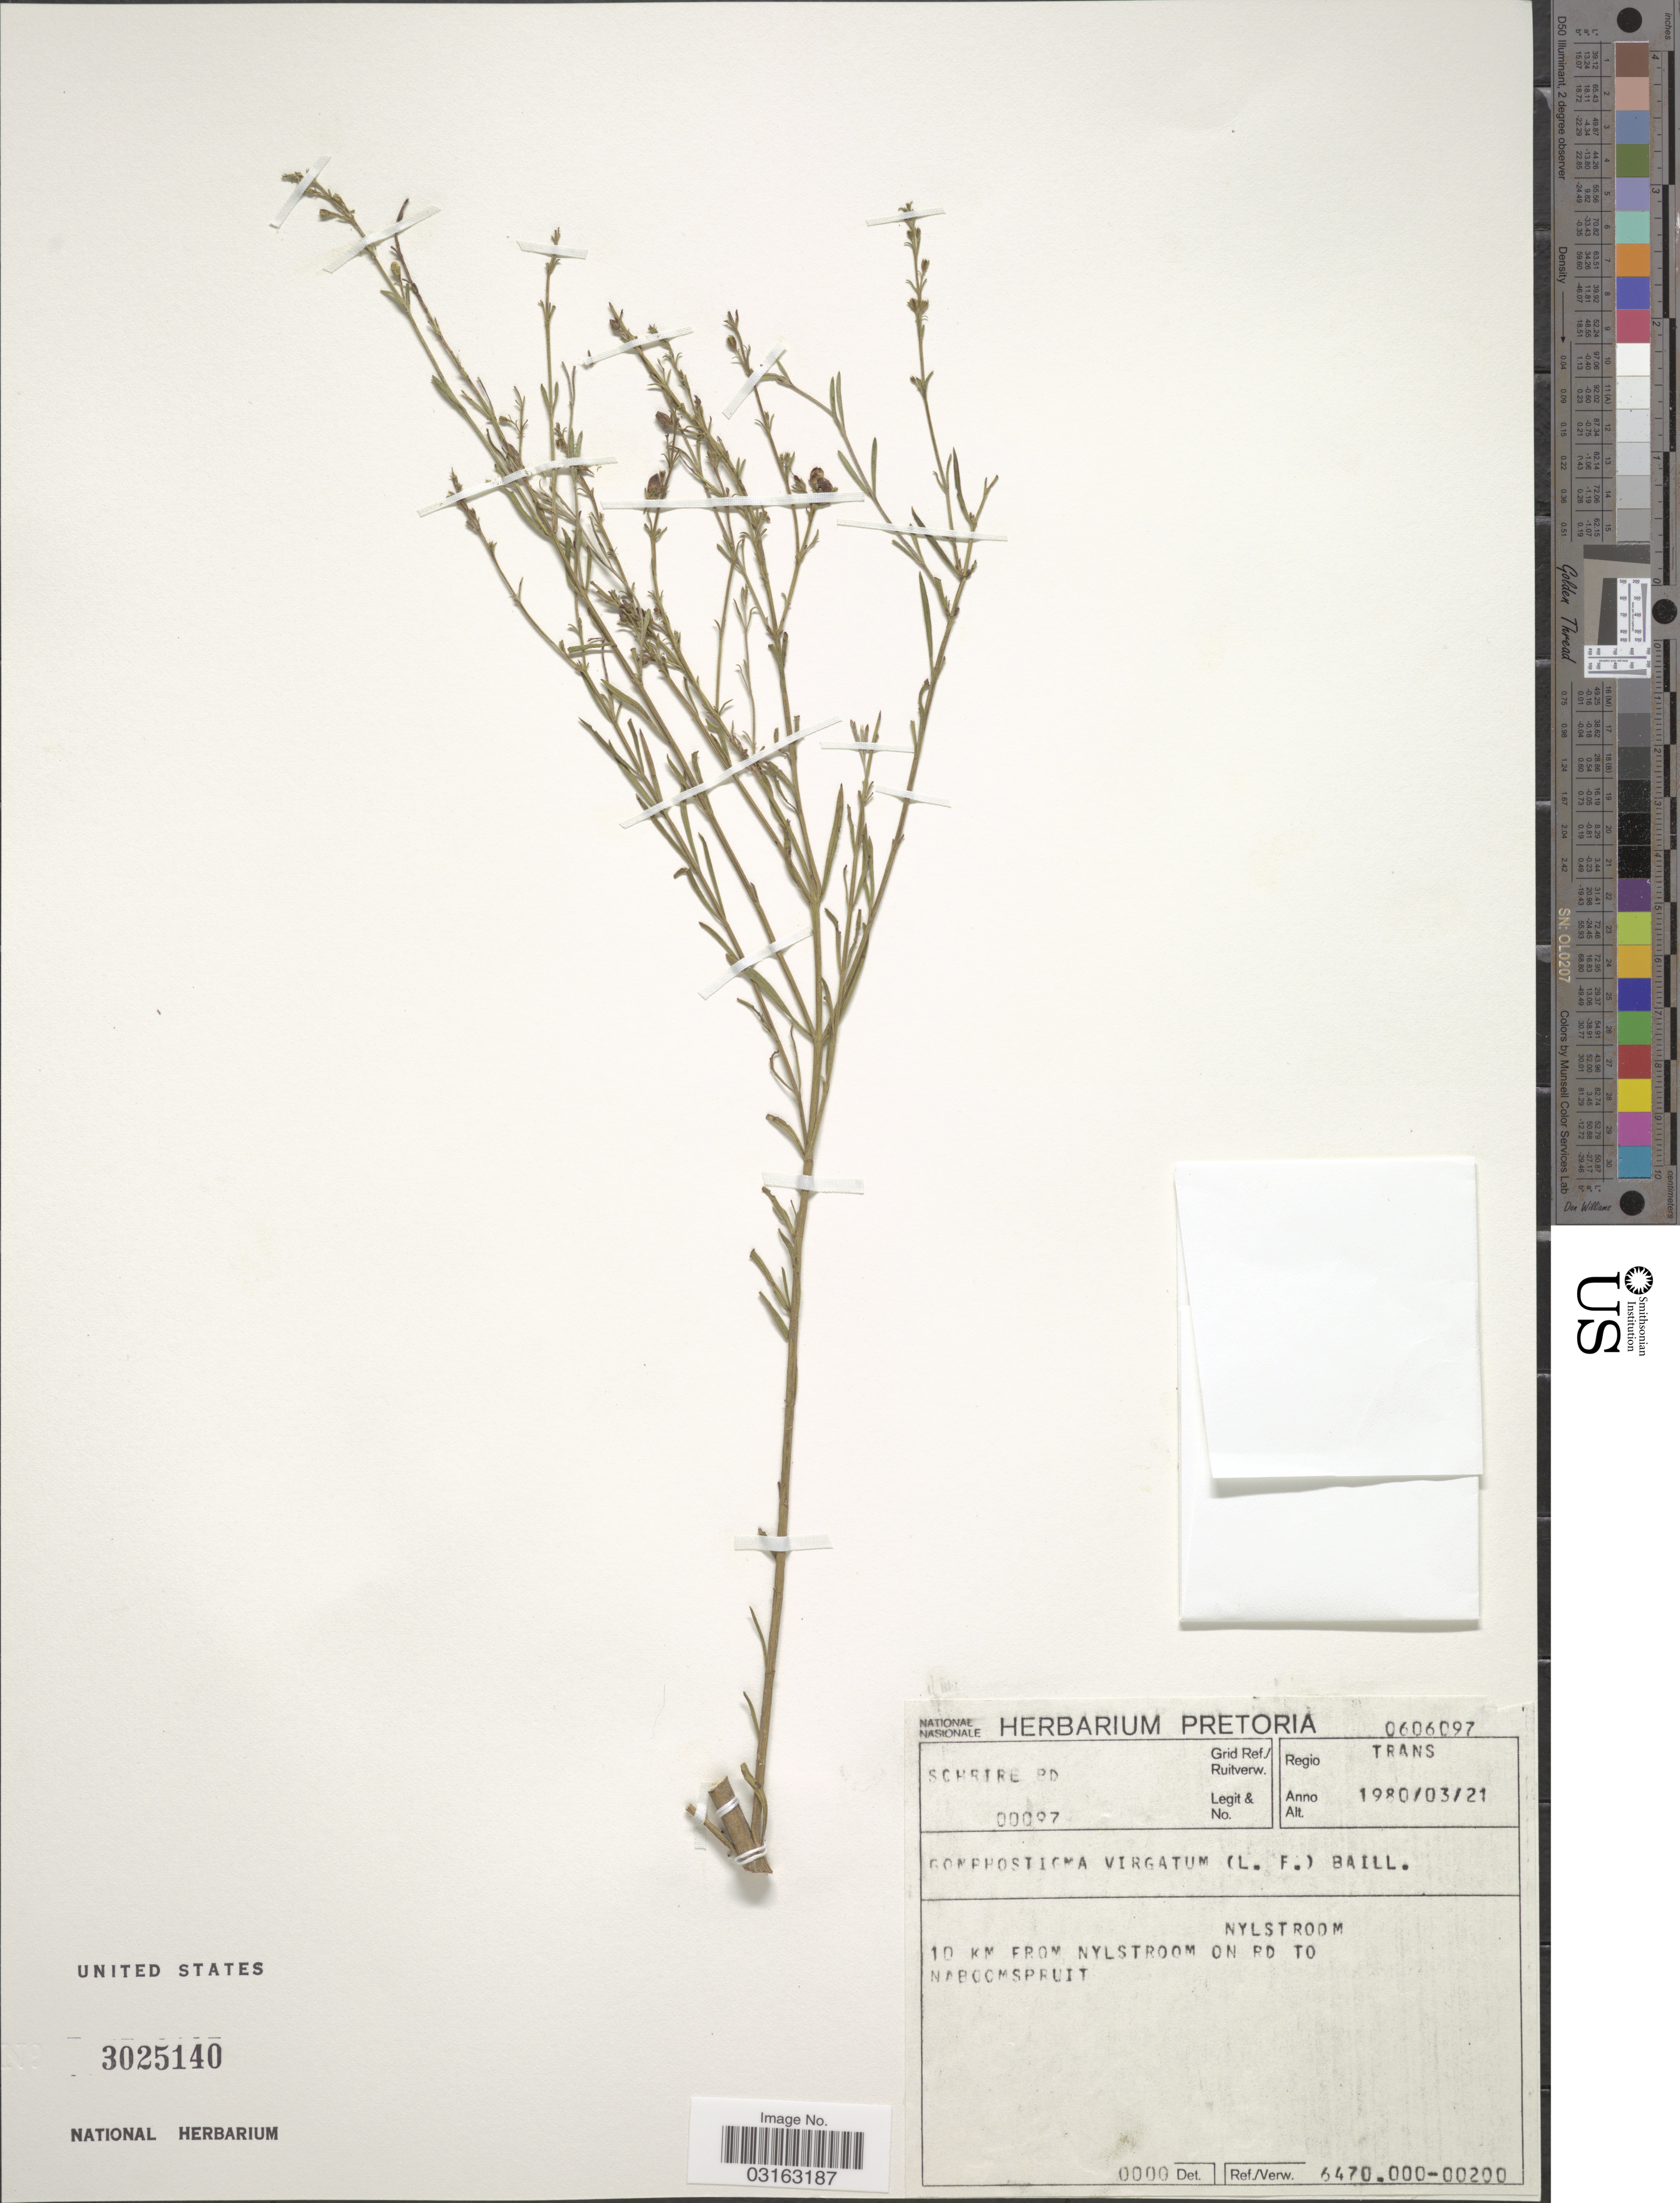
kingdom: Plantae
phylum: Tracheophyta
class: Magnoliopsida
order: Lamiales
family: Scrophulariaceae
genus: Gomphostigma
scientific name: Gomphostigma virgatum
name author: (L. f.) Baill.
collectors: B. Schrire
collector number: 00097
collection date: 1980-03-21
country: South Africa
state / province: Limpopo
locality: Grid Ref./ Ruitverw. Regio Trans. Nylstroom. 10 Km from Nylstroom on Rd to Naboomspruit.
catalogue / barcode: US 3025140